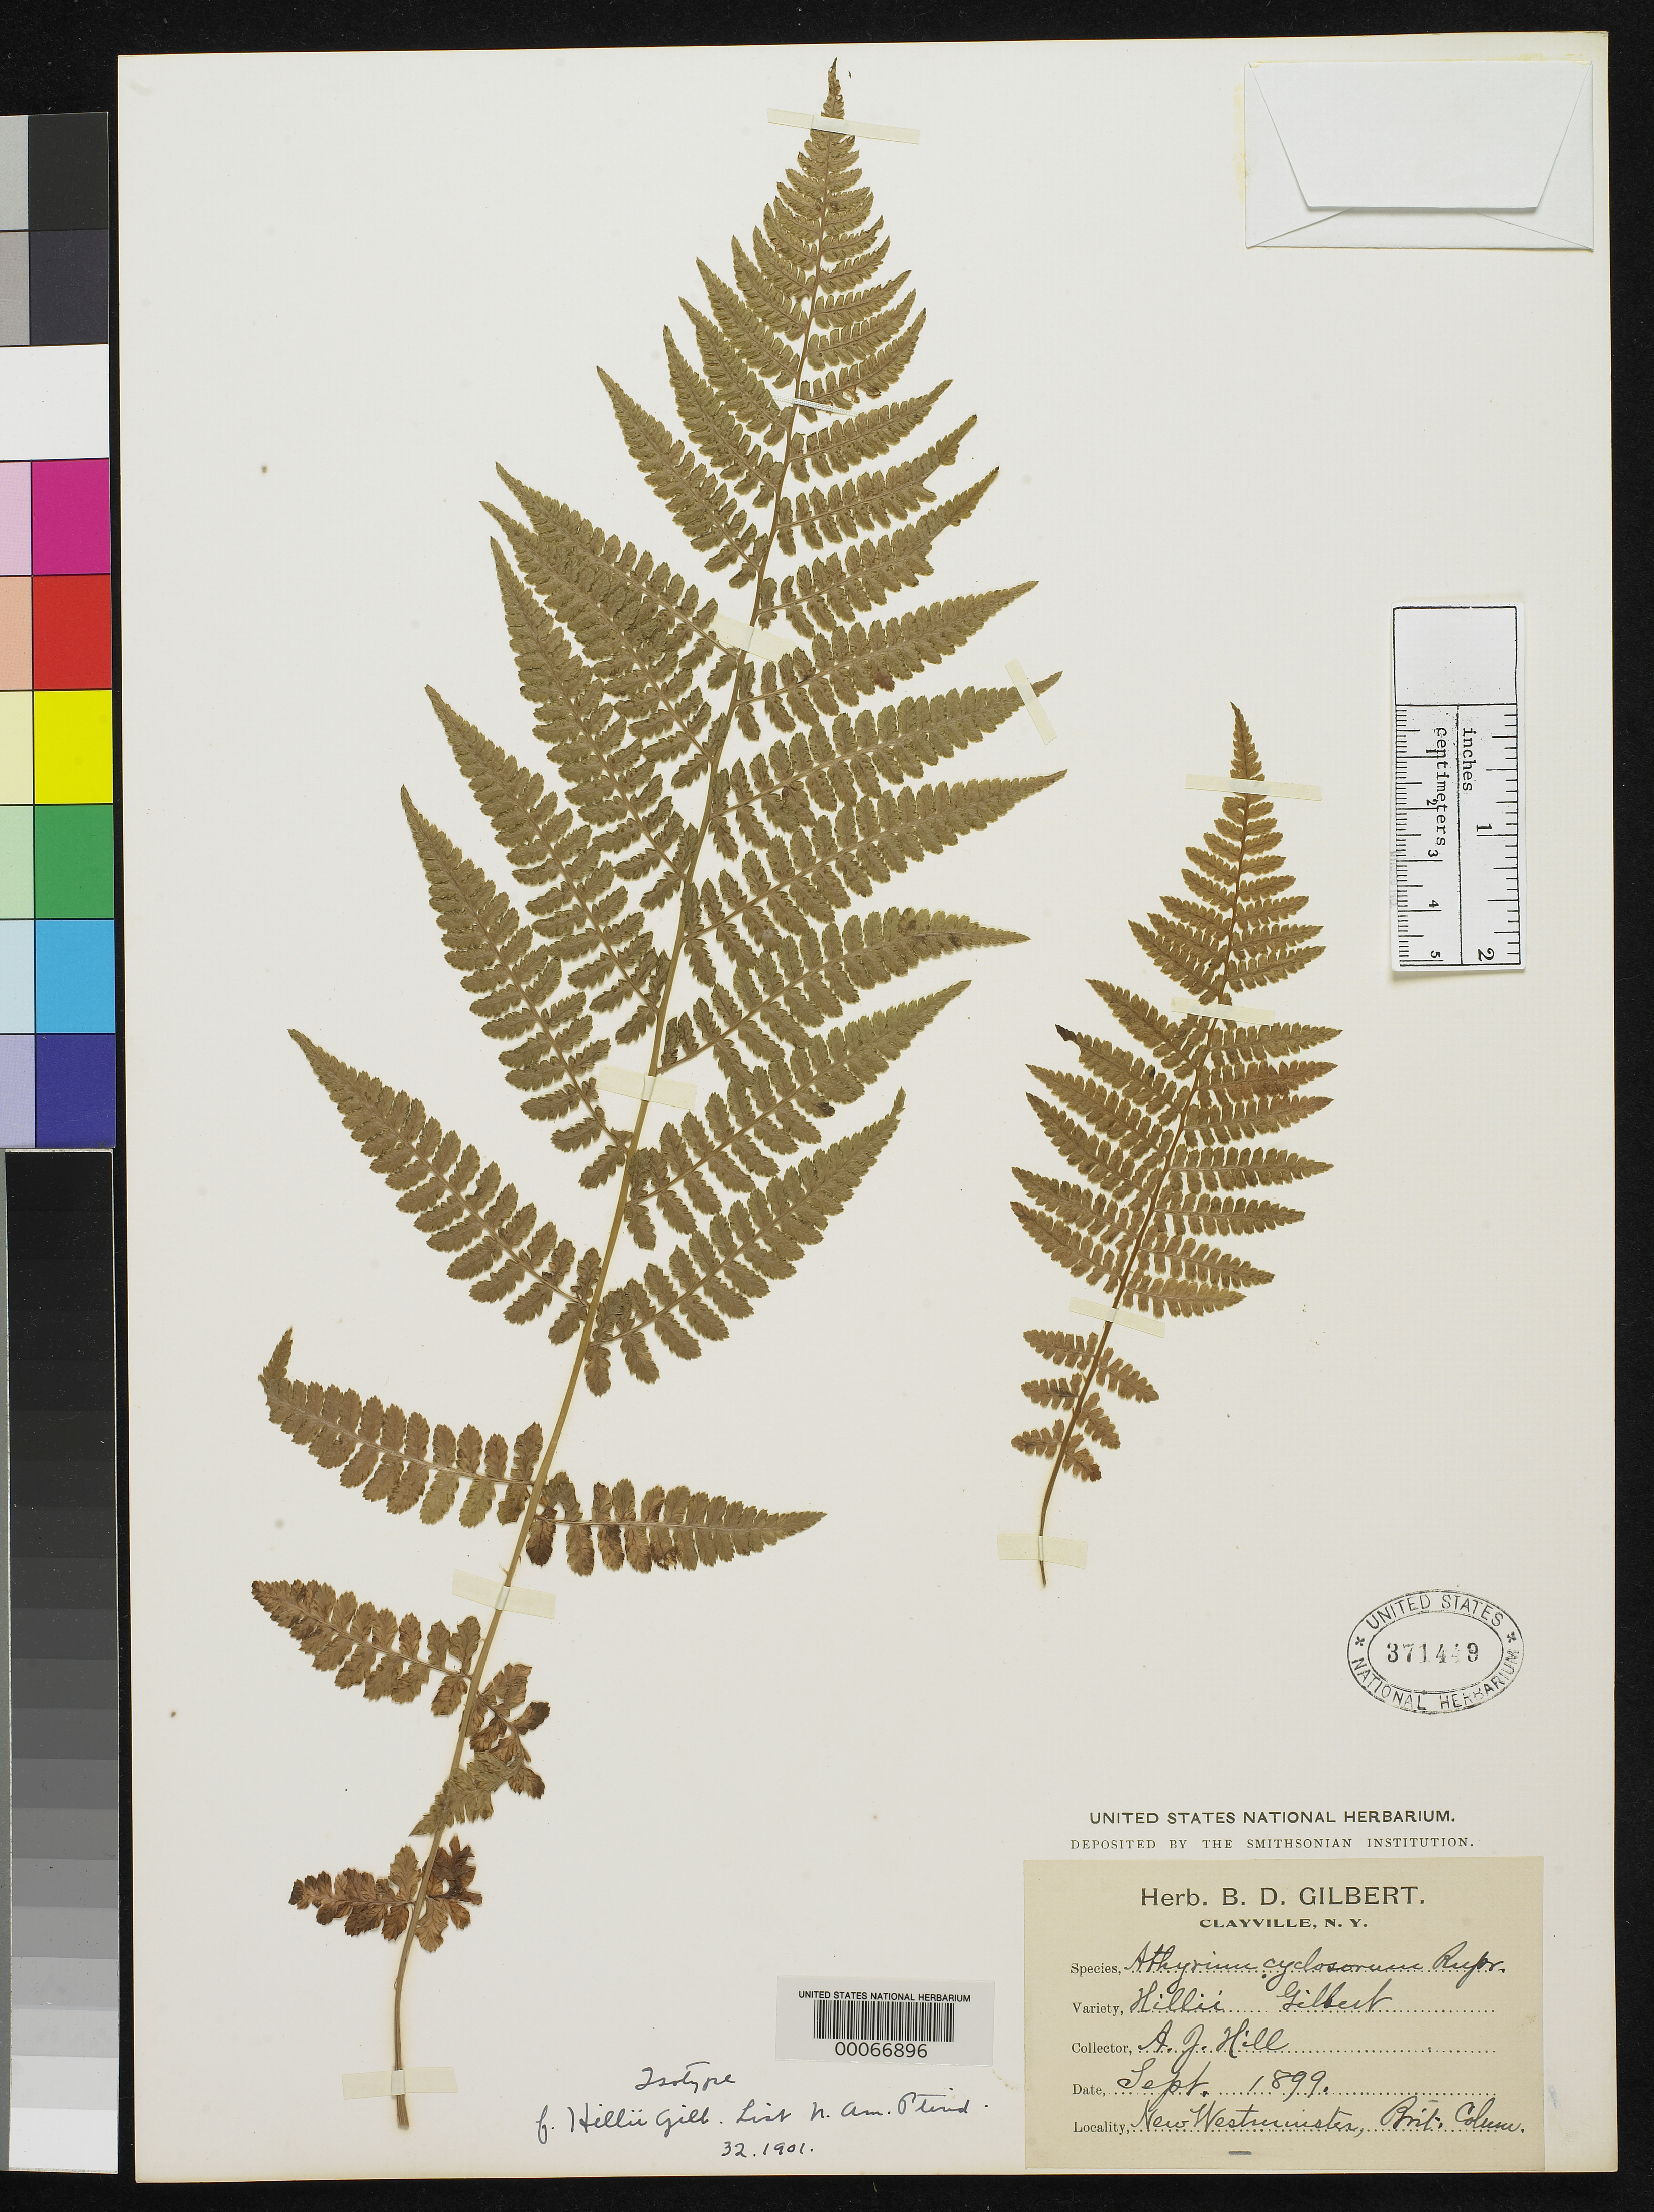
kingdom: Plantae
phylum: Tracheophyta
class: Polypodiopsida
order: Polypodiales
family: Athyriaceae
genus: Athyrium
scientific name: Athyrium cyclosorum f. hillii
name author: Gilbert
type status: Type Collection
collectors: A. Hill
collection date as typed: Sep 1899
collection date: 1899-09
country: Canada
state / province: British Columbia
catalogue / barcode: US 371449